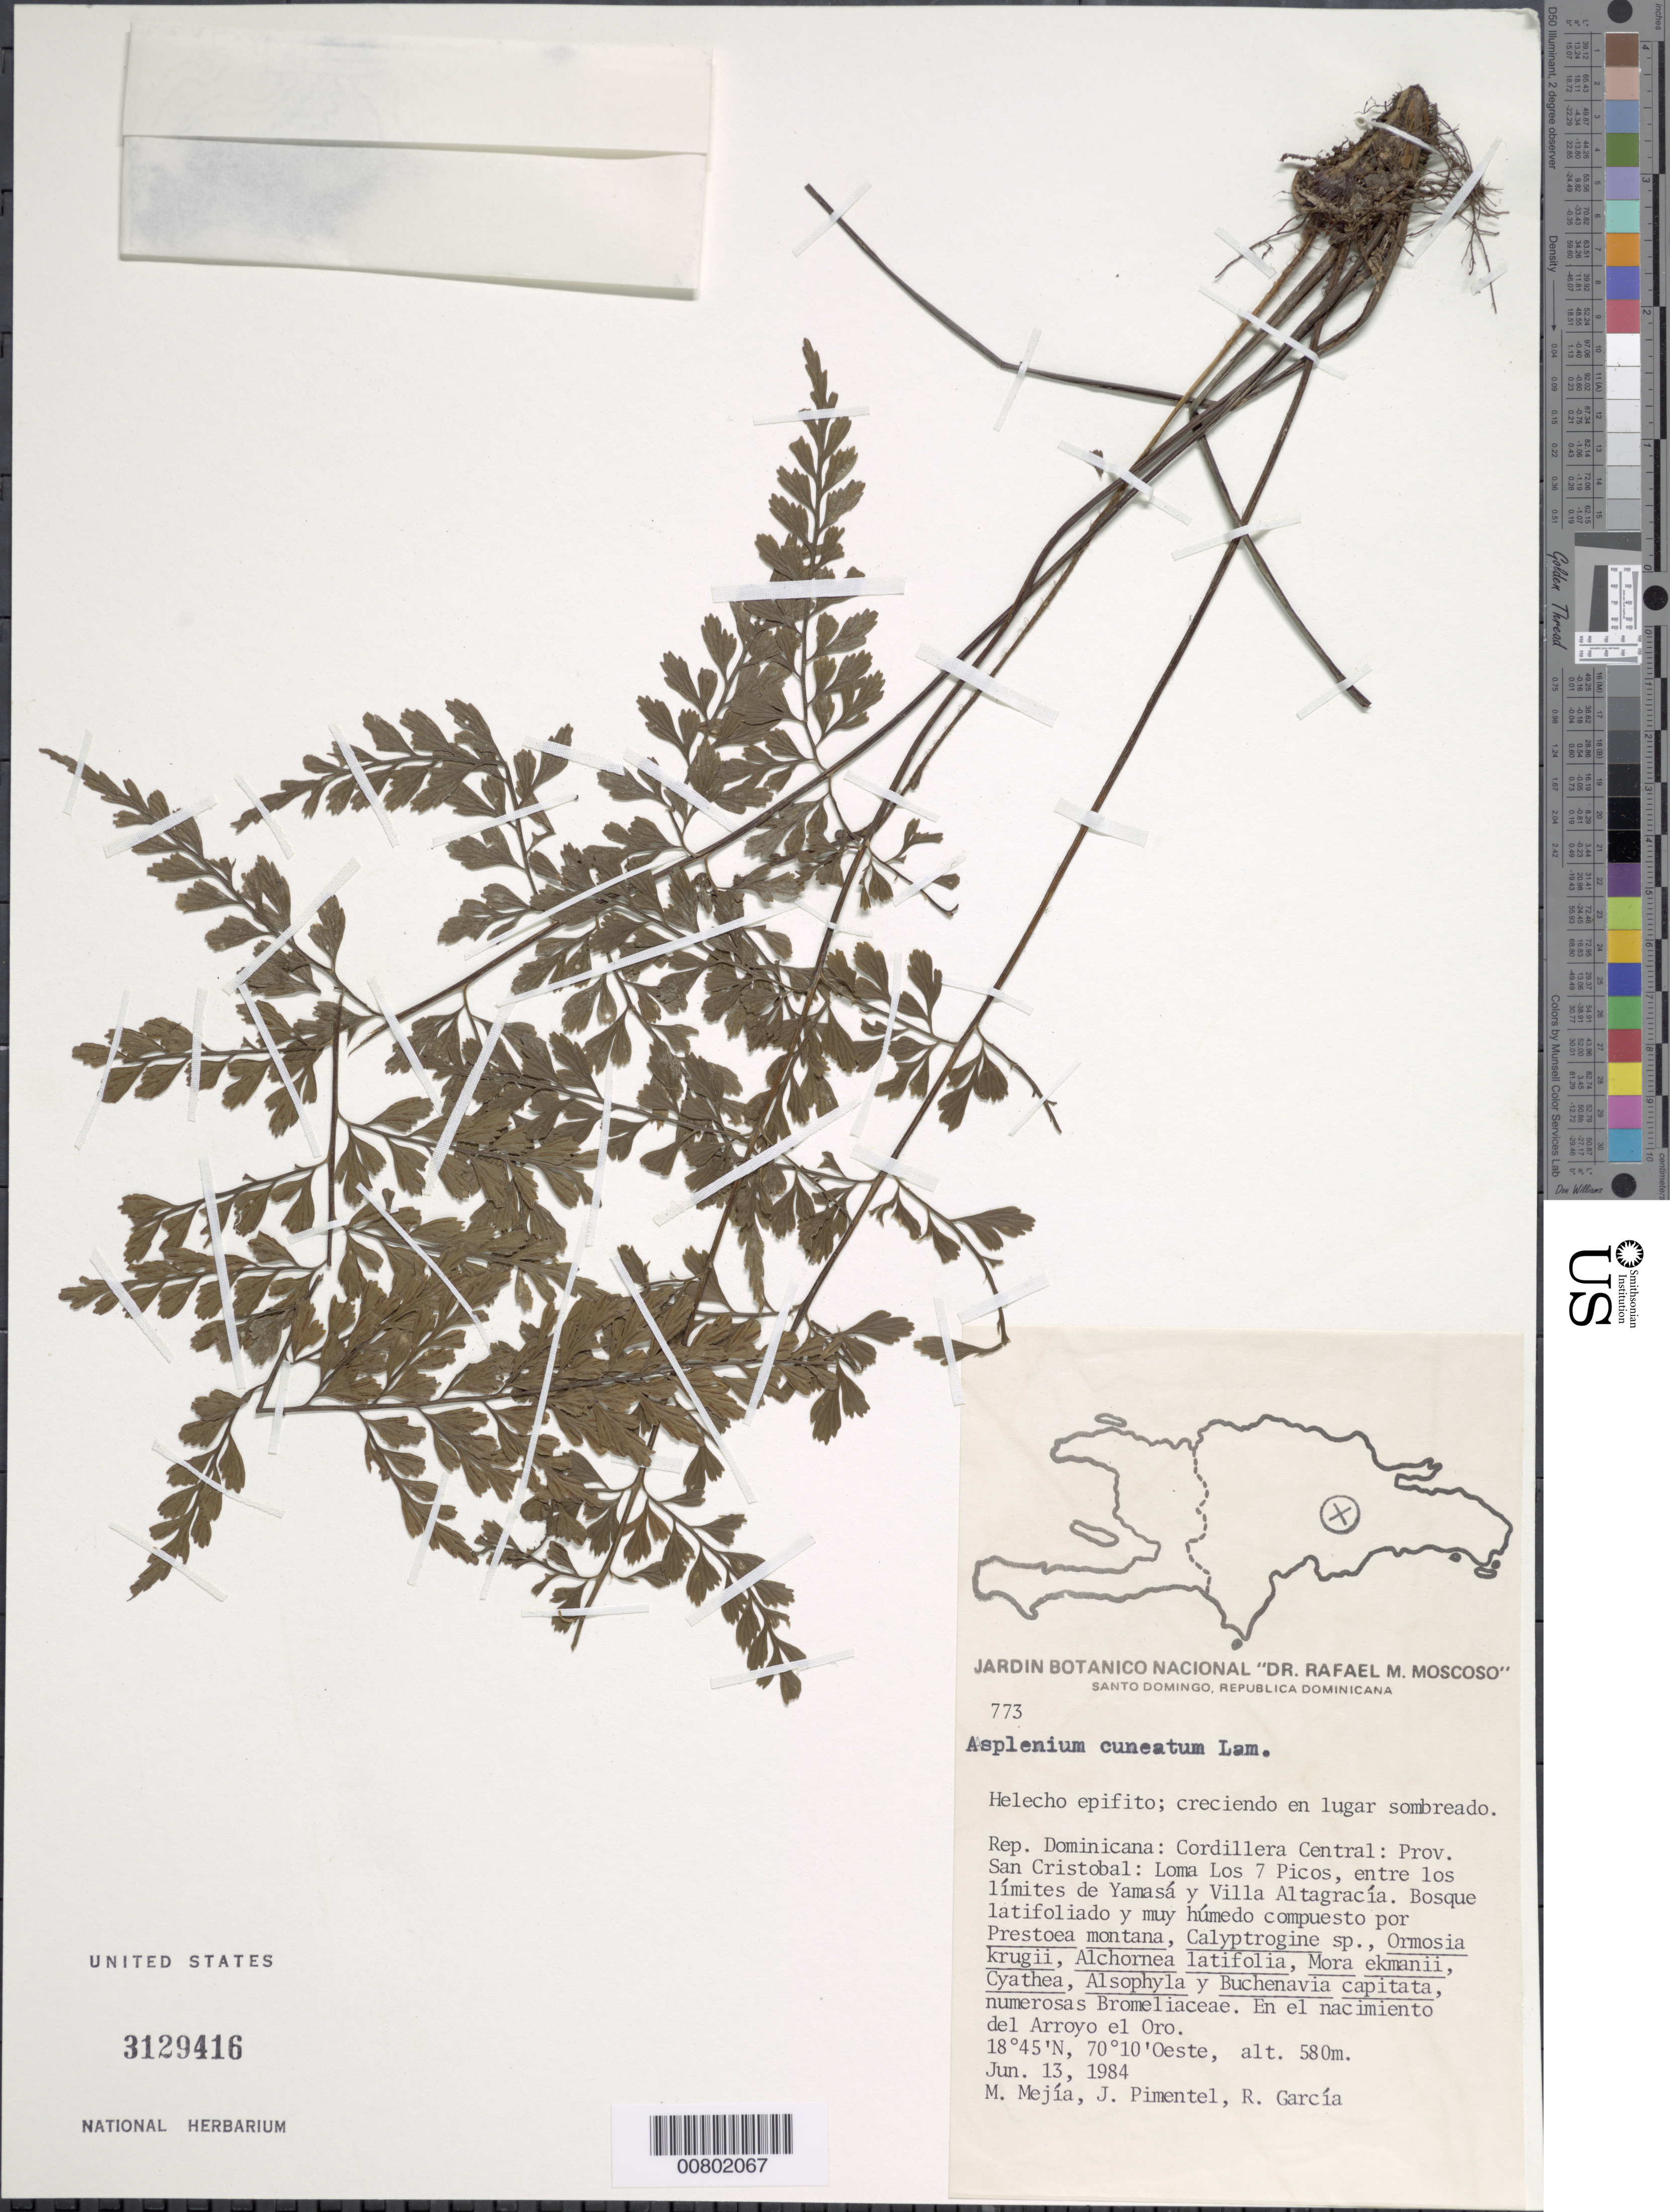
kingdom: Plantae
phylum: Tracheophyta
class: Polypodiopsida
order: Polypodiales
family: Aspleniaceae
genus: Asplenium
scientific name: Asplenium cuneatum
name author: Lam.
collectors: M. Mejia, J. Pimentel & R. G. García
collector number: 773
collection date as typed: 13 Jun 1984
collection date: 1984-06-13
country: Dominican Republic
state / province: San Cristobal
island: Hispaniola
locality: Cordillera Central, Loma Los 7 Picos, entre Yamasá y Villa Altagracía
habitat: Bosque latifoliado y muy humedo compuesto, creciendo en lugar sombreado, por Prestoea montana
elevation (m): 580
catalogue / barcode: US 3129416